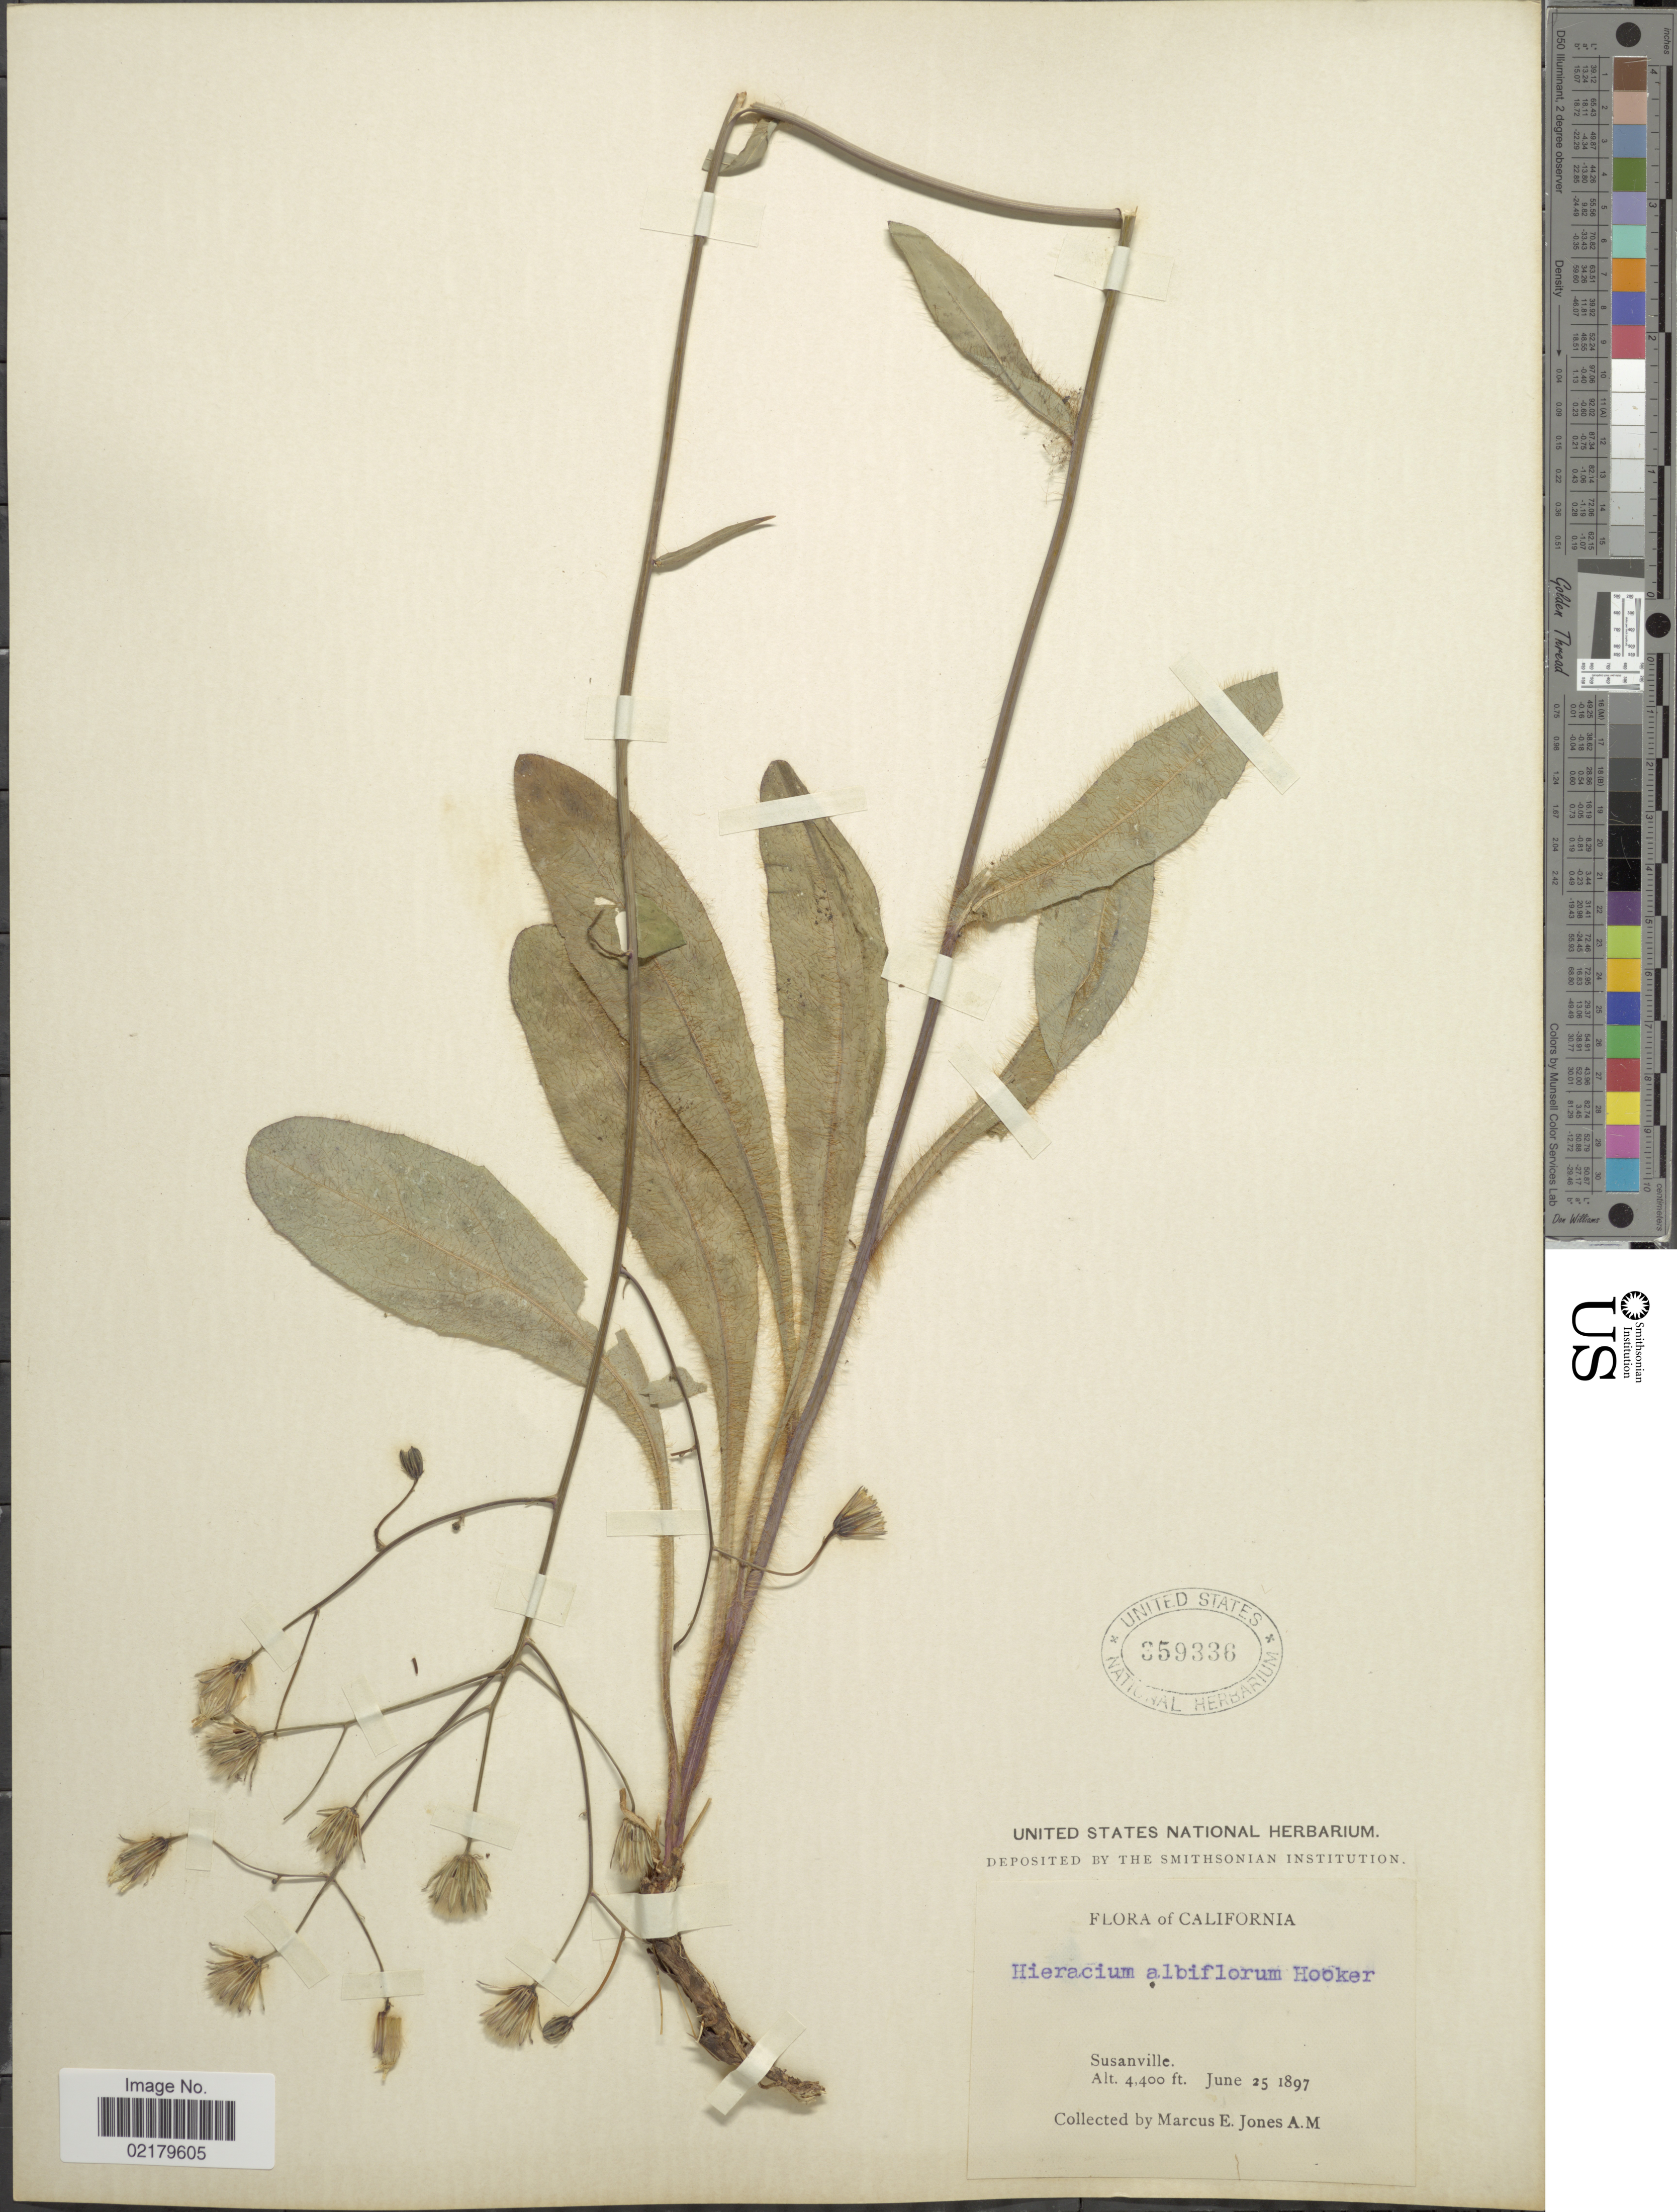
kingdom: Plantae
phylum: Tracheophyta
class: Magnoliopsida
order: Asterales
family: Asteraceae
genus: Hieracium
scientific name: Hieracium albiflorum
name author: Hook.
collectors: M. E. Jones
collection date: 1897-06-25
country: United States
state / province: California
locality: Susanville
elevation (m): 1341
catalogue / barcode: US 359336